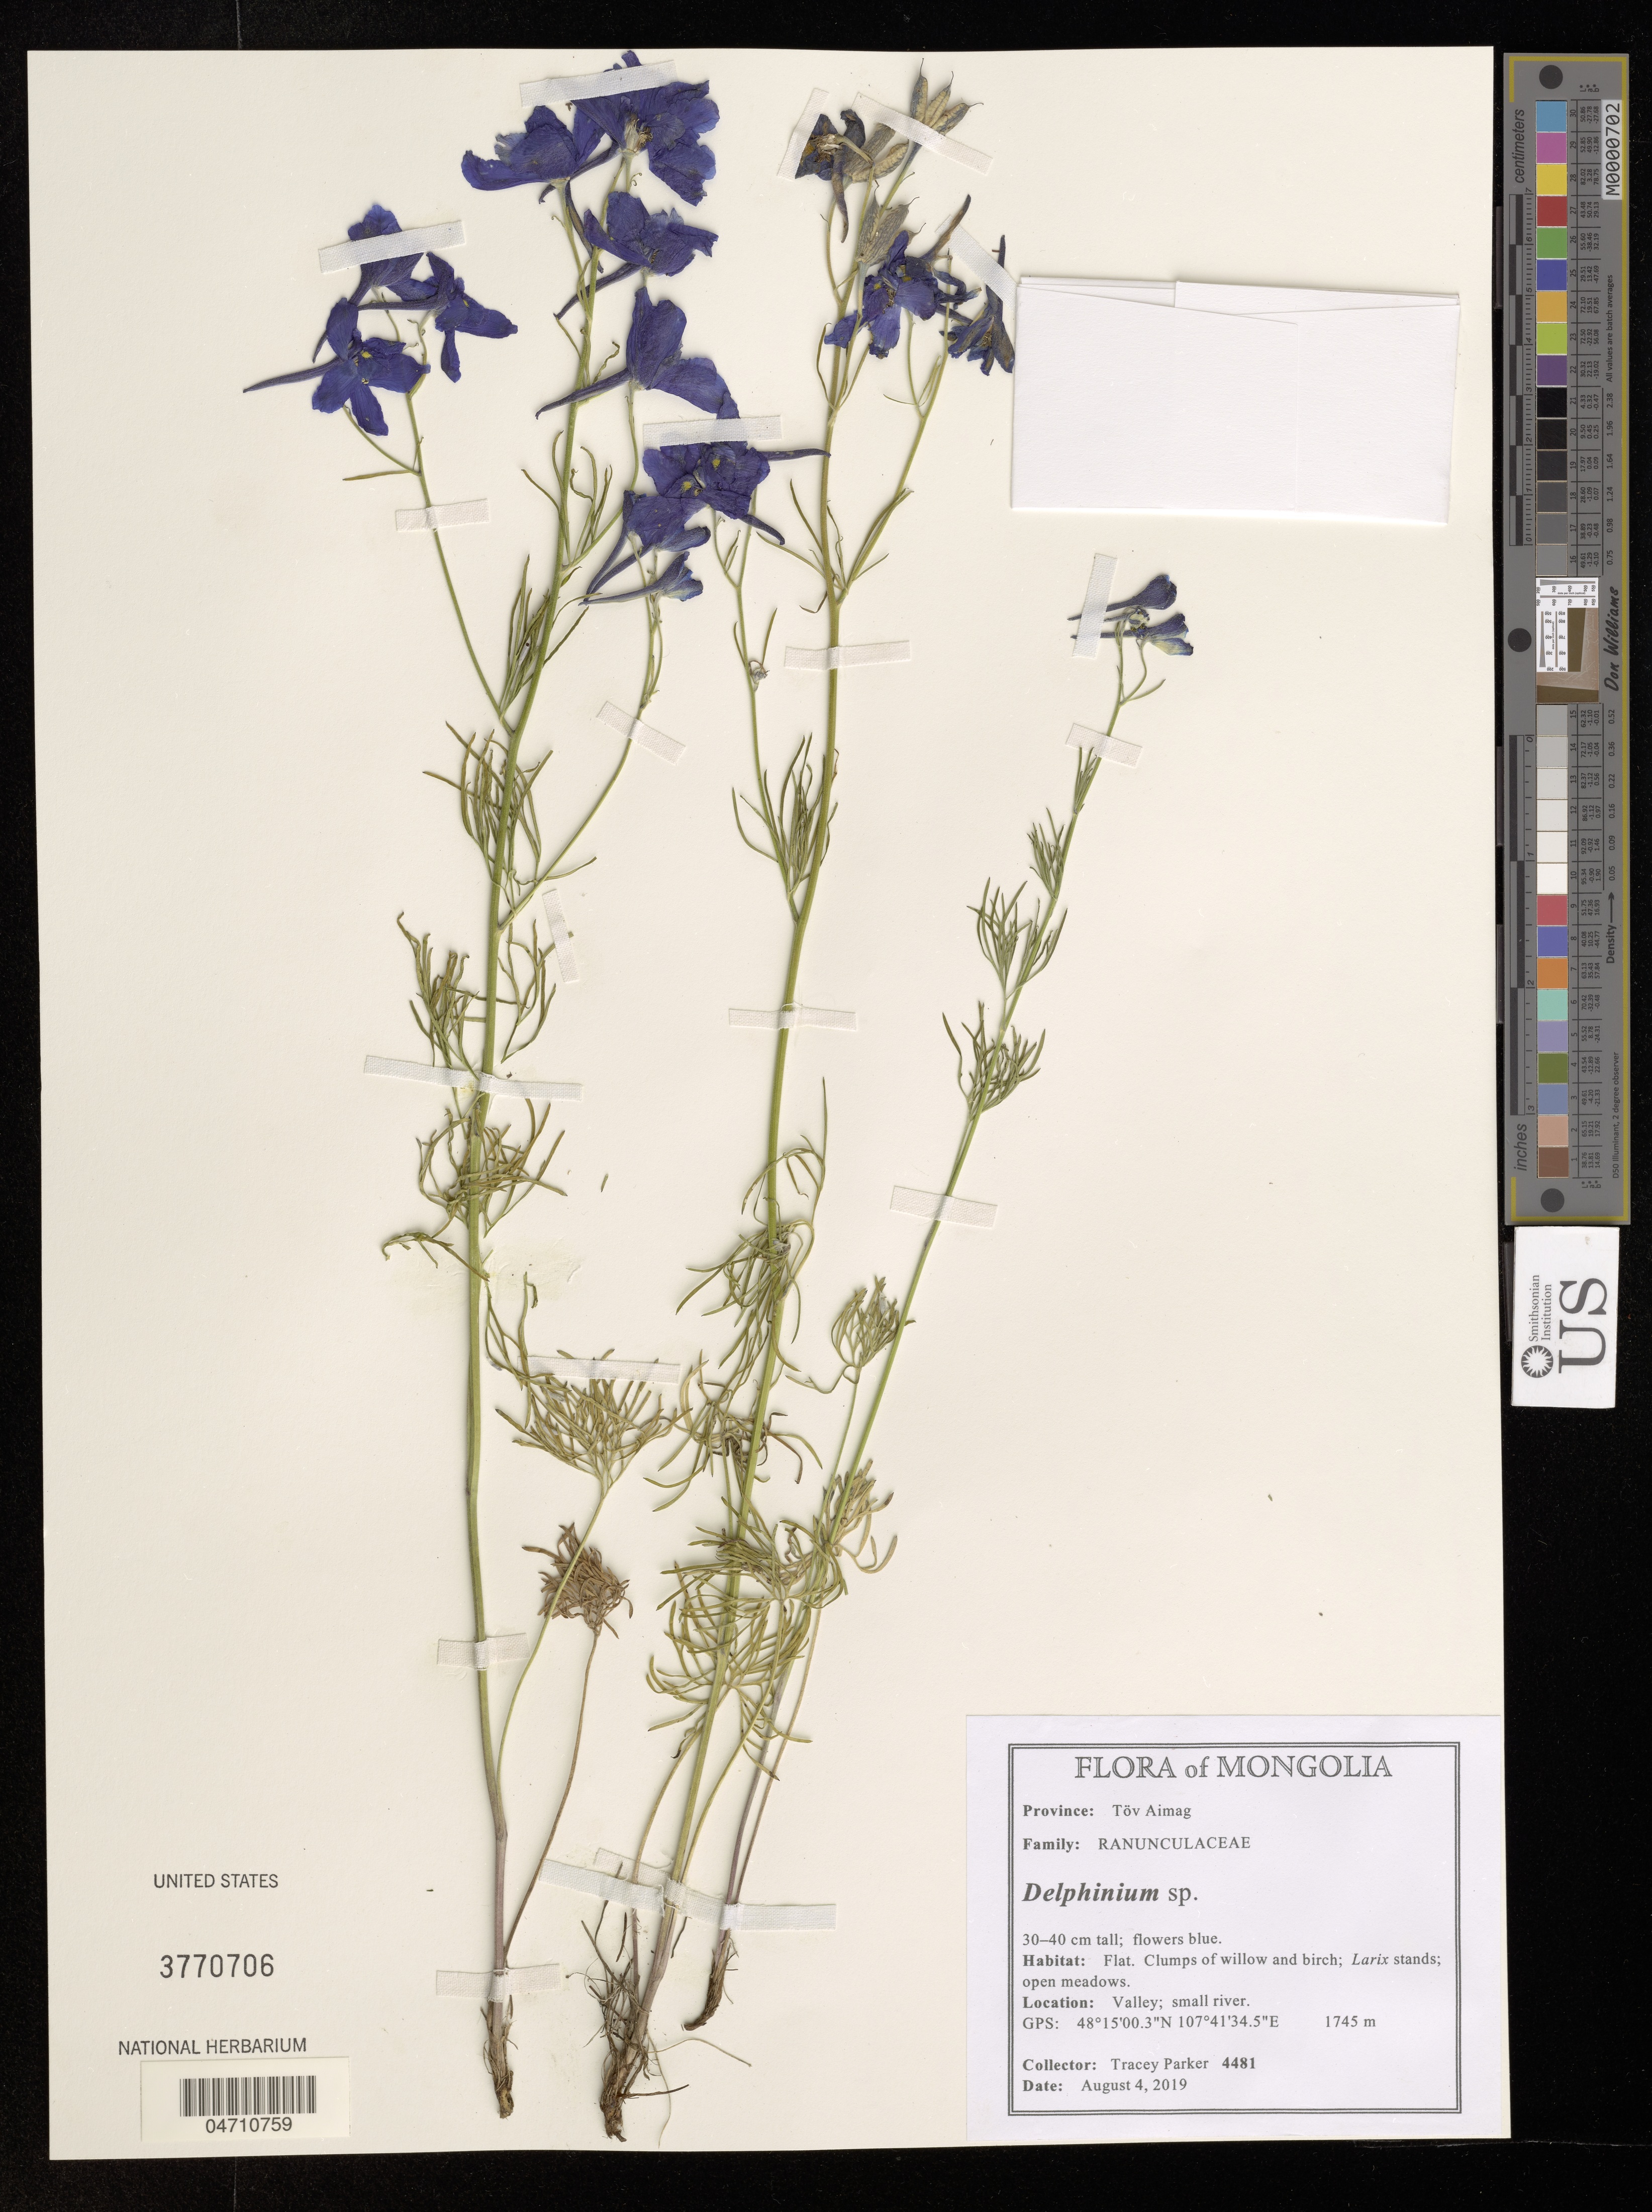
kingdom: Plantae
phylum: Tracheophyta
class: Magnoliopsida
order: Ranunculales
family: Ranunculaceae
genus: Delphinium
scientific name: Delphinium sp.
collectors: T. Parker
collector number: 4481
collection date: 2019-08-04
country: Mongolia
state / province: Tov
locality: Flat. Clumps of willow and birch; Larix Islands; open meadows. Valley; small river.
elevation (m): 1745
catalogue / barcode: US 3770706